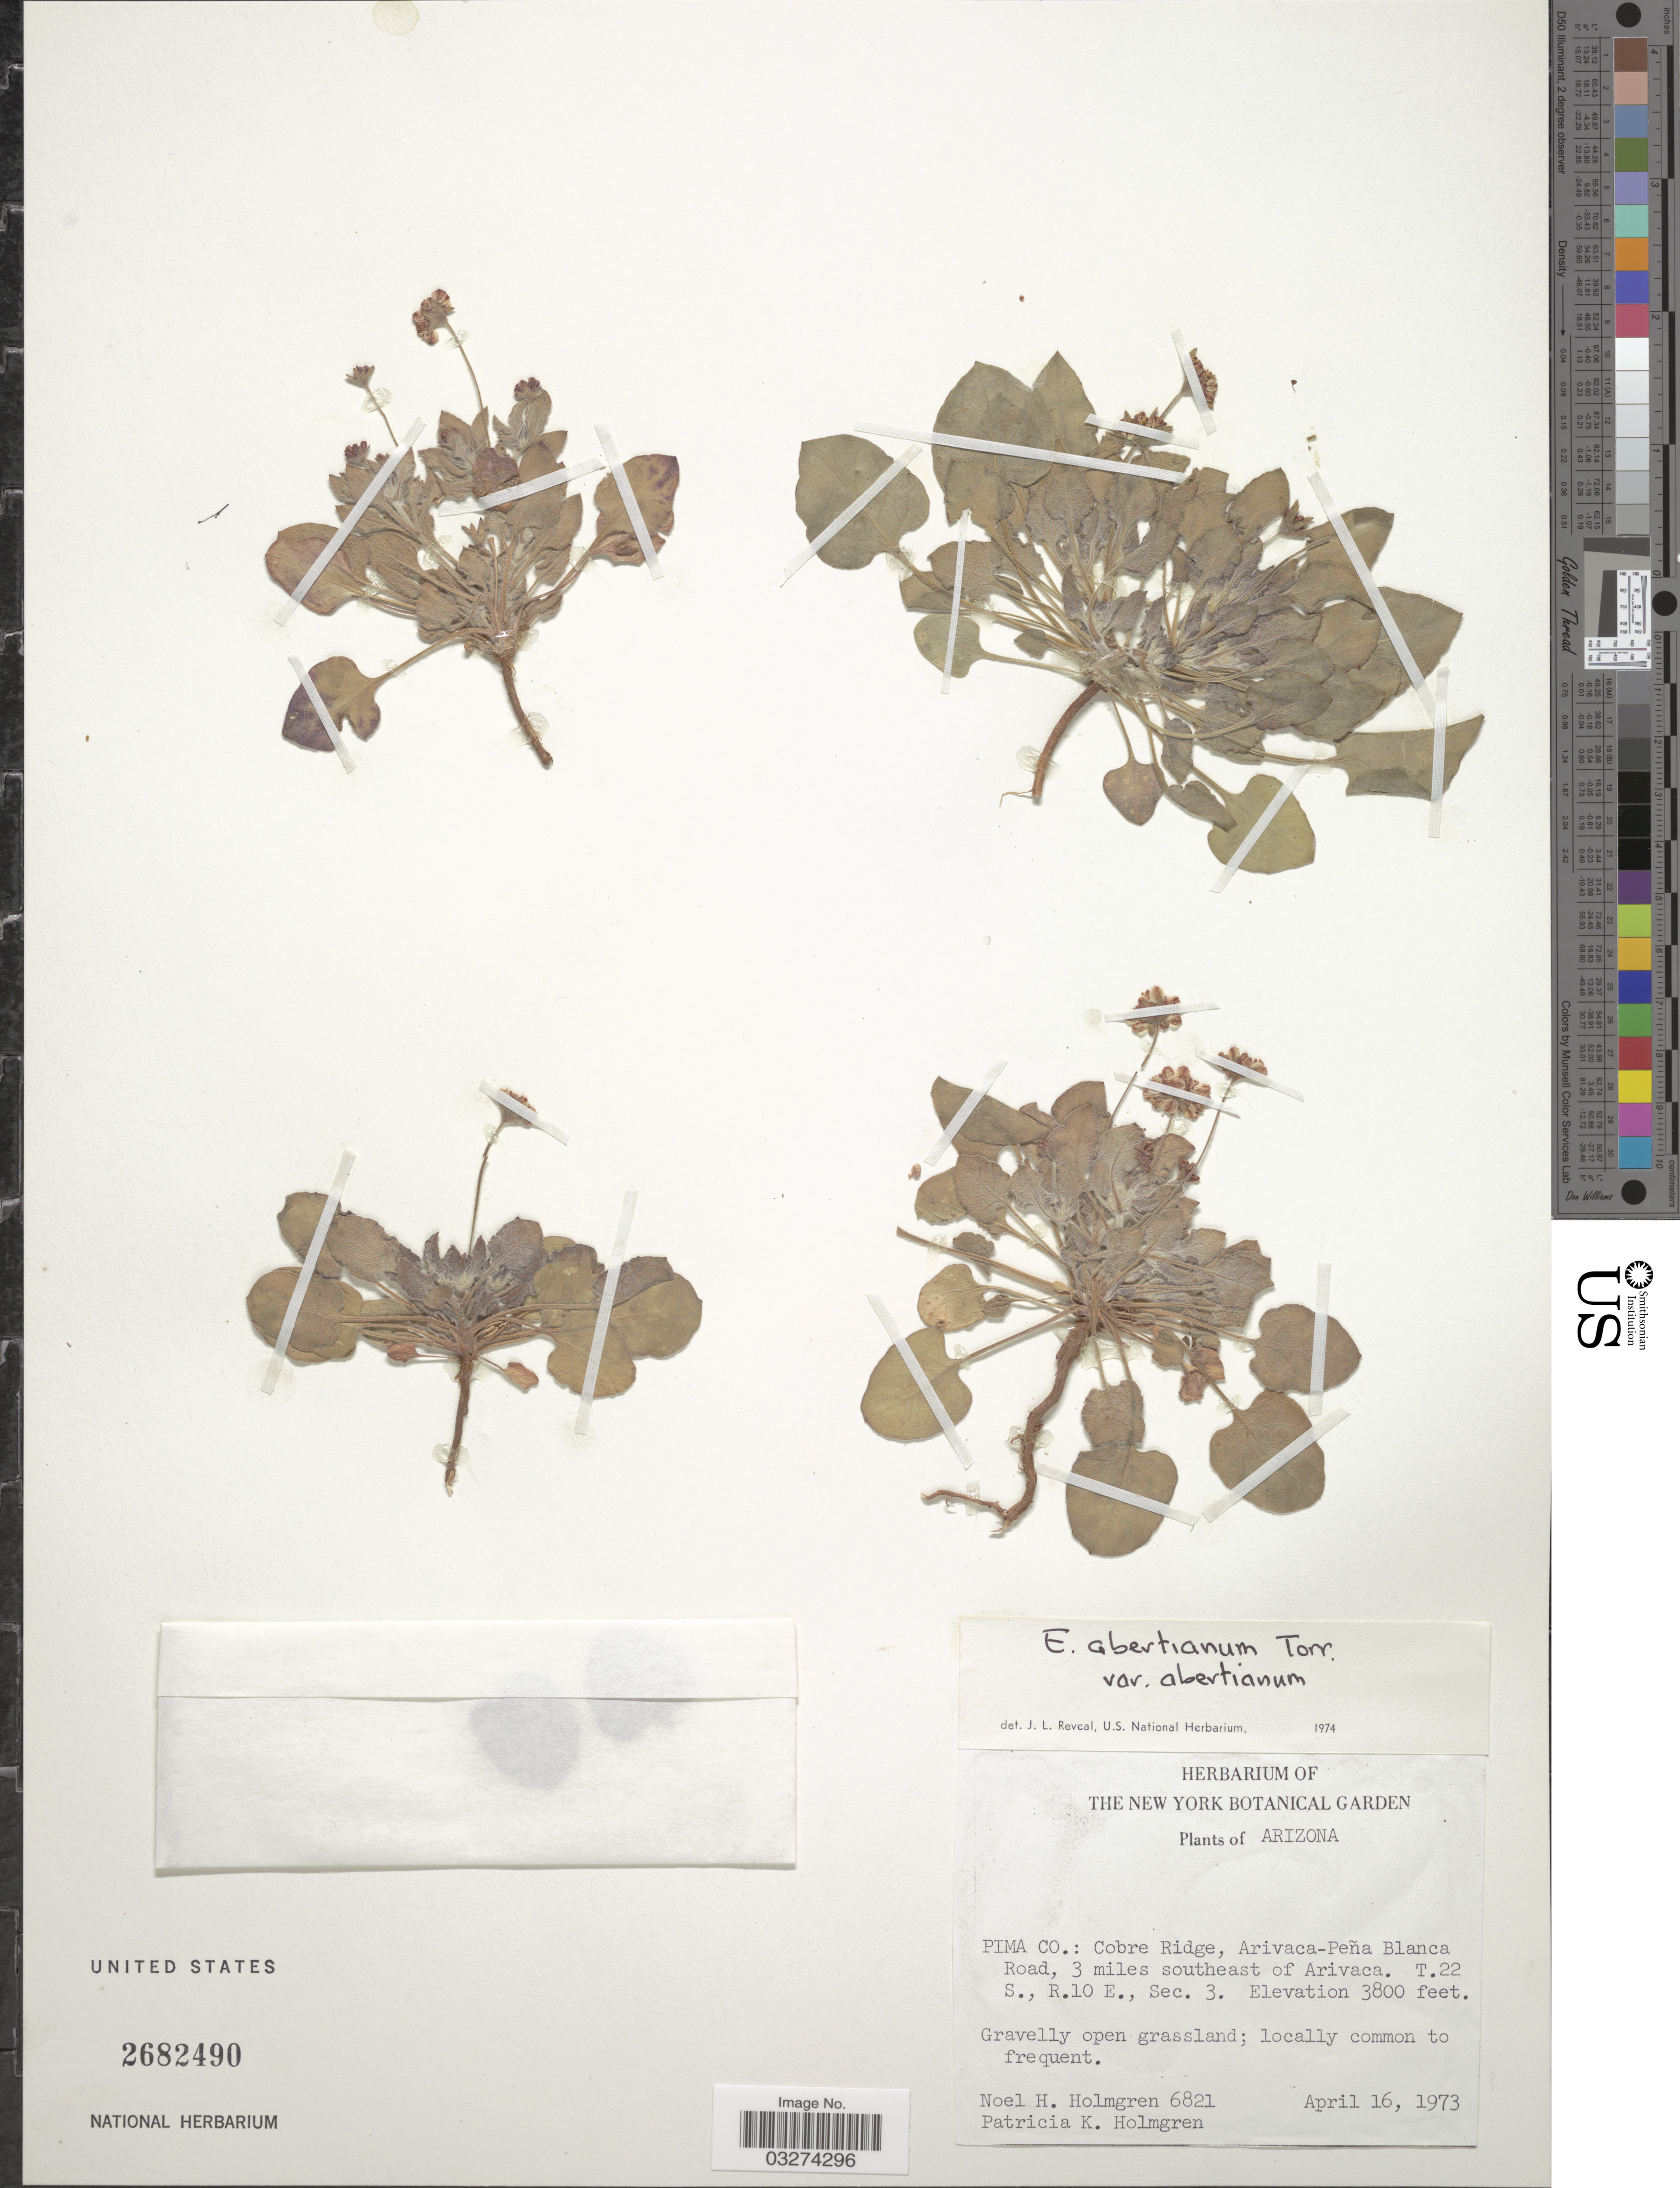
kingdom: Plantae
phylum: Tracheophyta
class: Magnoliopsida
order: Caryophyllales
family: Polygonaceae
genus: Eriogonum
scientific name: Eriogonum abertianum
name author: Torr.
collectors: N. H. Holmgren & P. K. Holmgren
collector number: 6821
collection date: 1973-04-16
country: United States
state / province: Arizona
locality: Pima Co.: Cobre Ridge, Arivaca-Peña Blanca Road, 3 miles southeast of Arivaca. T22S, R10E, Sec. 3.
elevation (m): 1158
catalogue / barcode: US 2682490